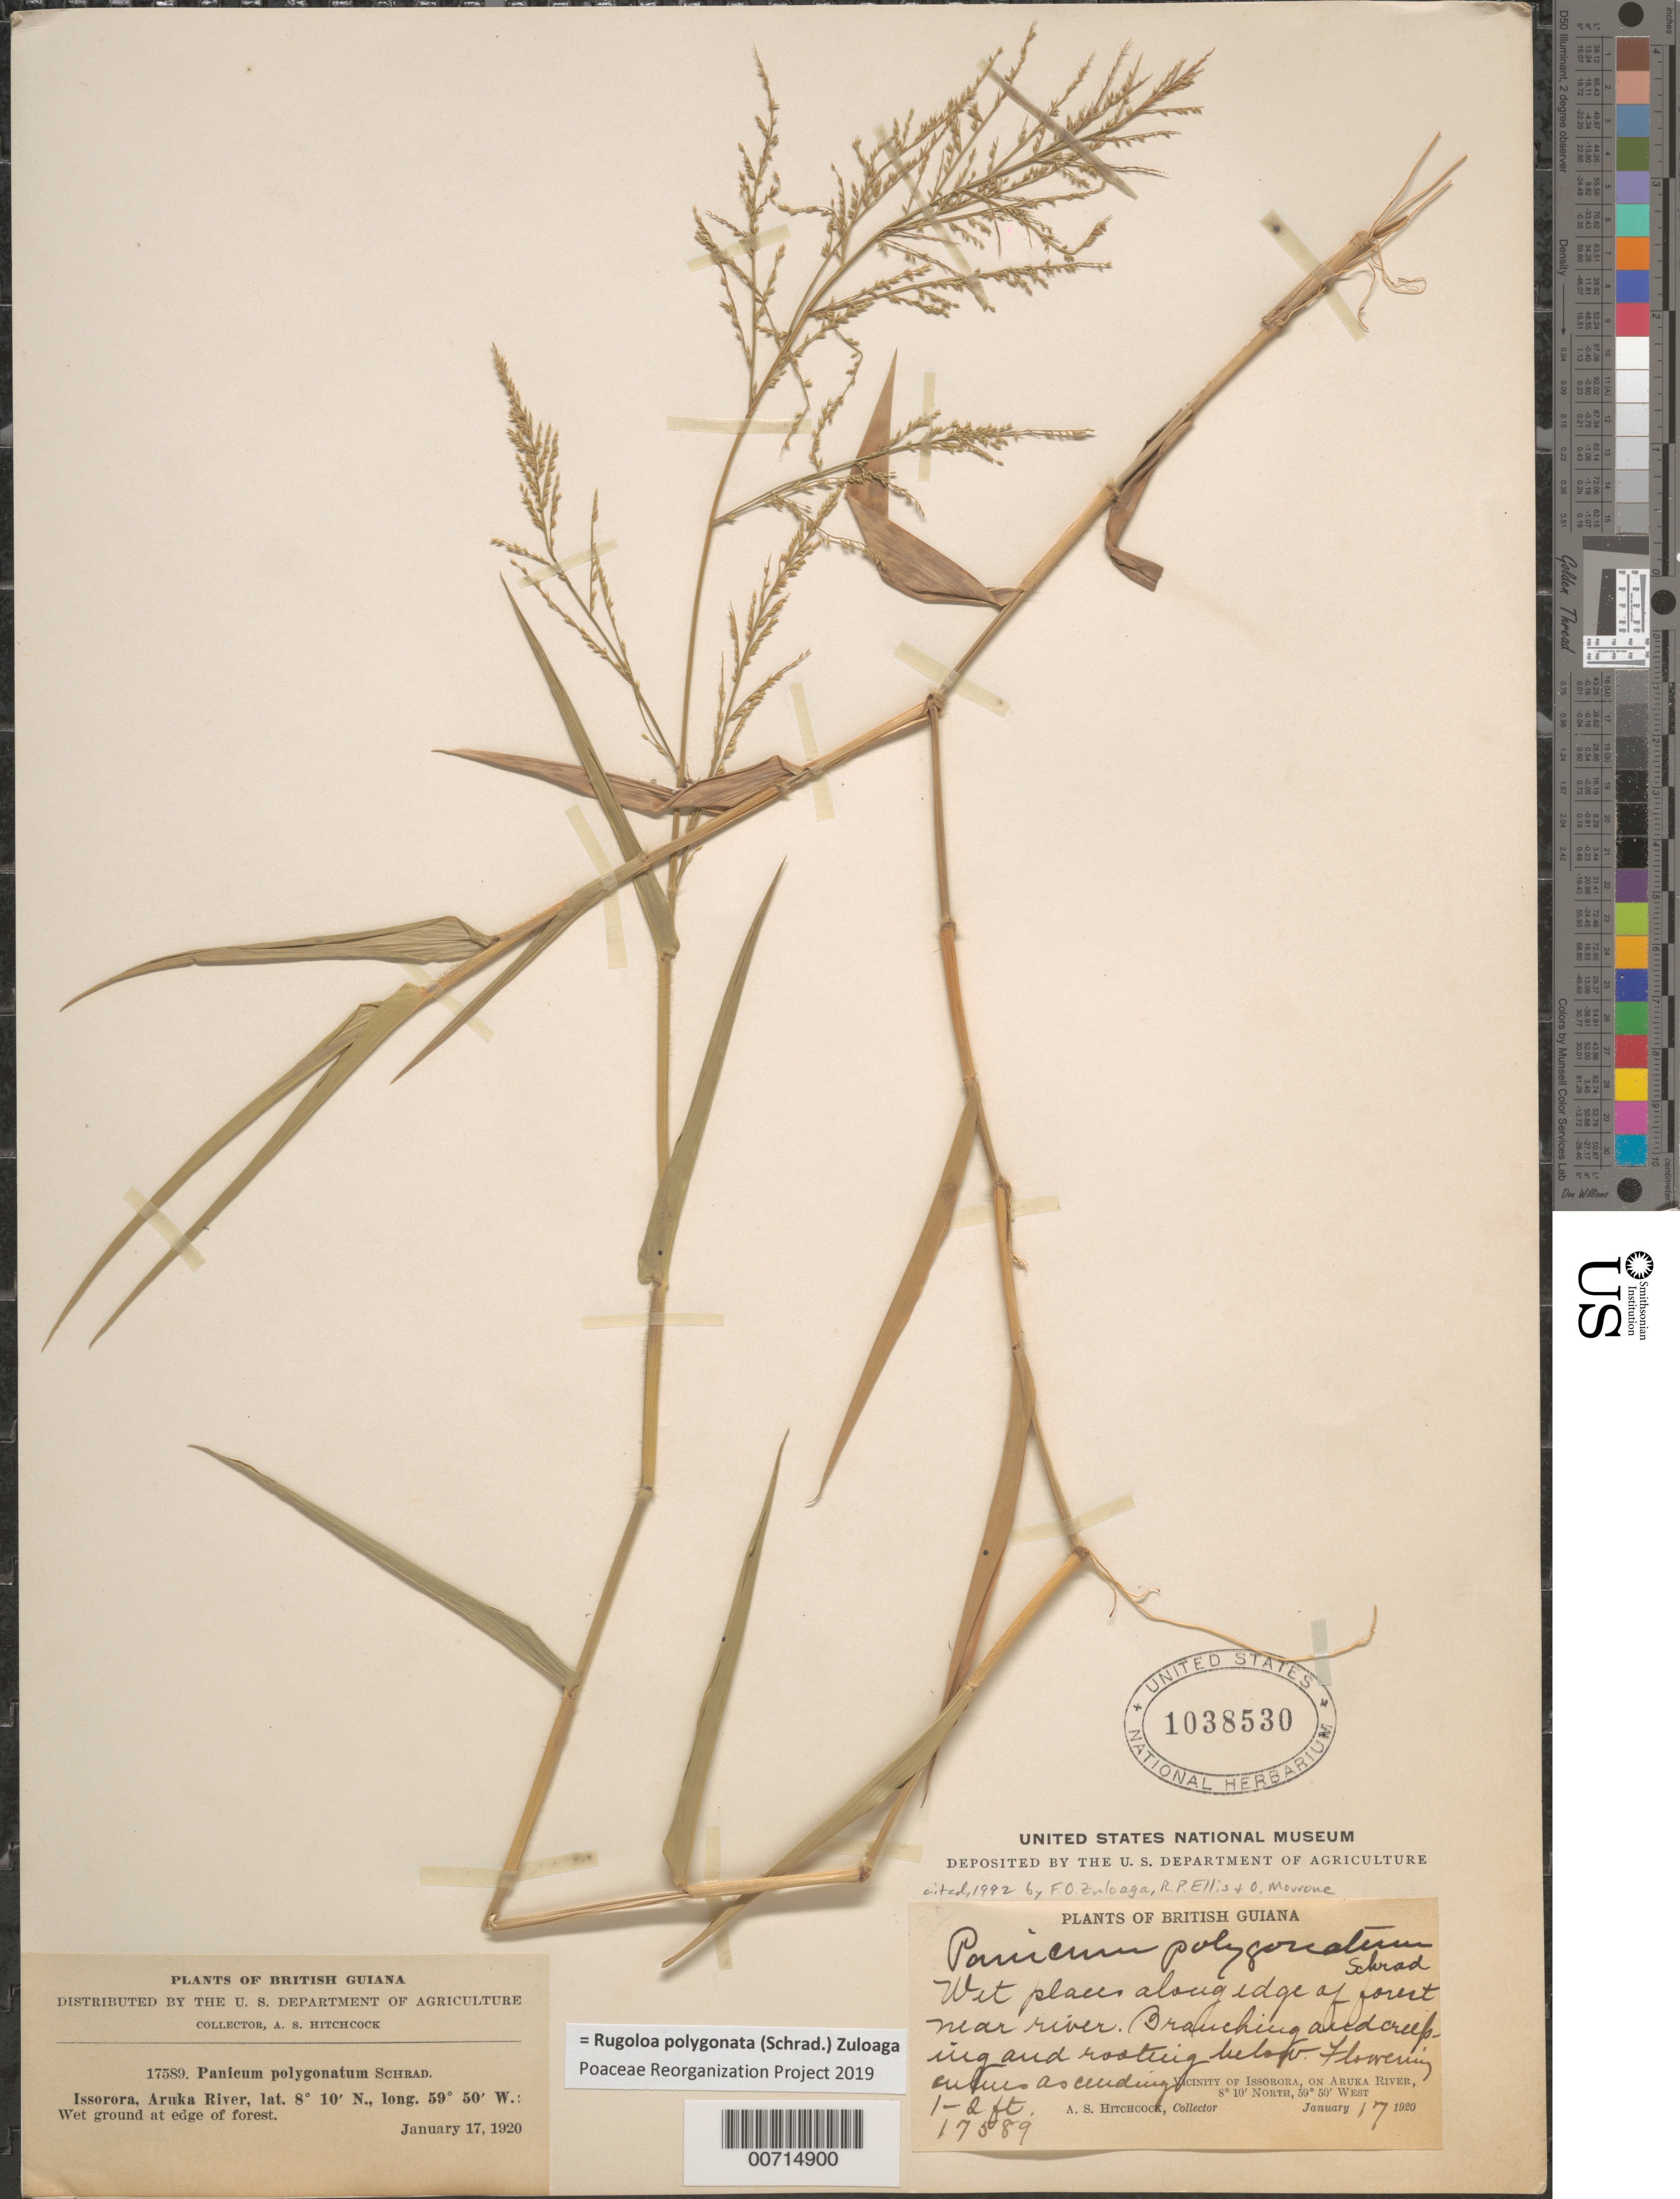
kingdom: Plantae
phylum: Tracheophyta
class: Liliopsida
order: Poales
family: Poaceae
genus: Panicum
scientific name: Panicum polygonatum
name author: Schrad.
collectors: A. S. Hitchcock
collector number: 17589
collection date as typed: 16-Jan-20 to 17-Jan-20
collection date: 1920-01-16/1920-01-17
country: Guyana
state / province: Barima-Waini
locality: Issorora, vic of, on the Aruka River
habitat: Wet places along edge of forest near river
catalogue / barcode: US 1038530